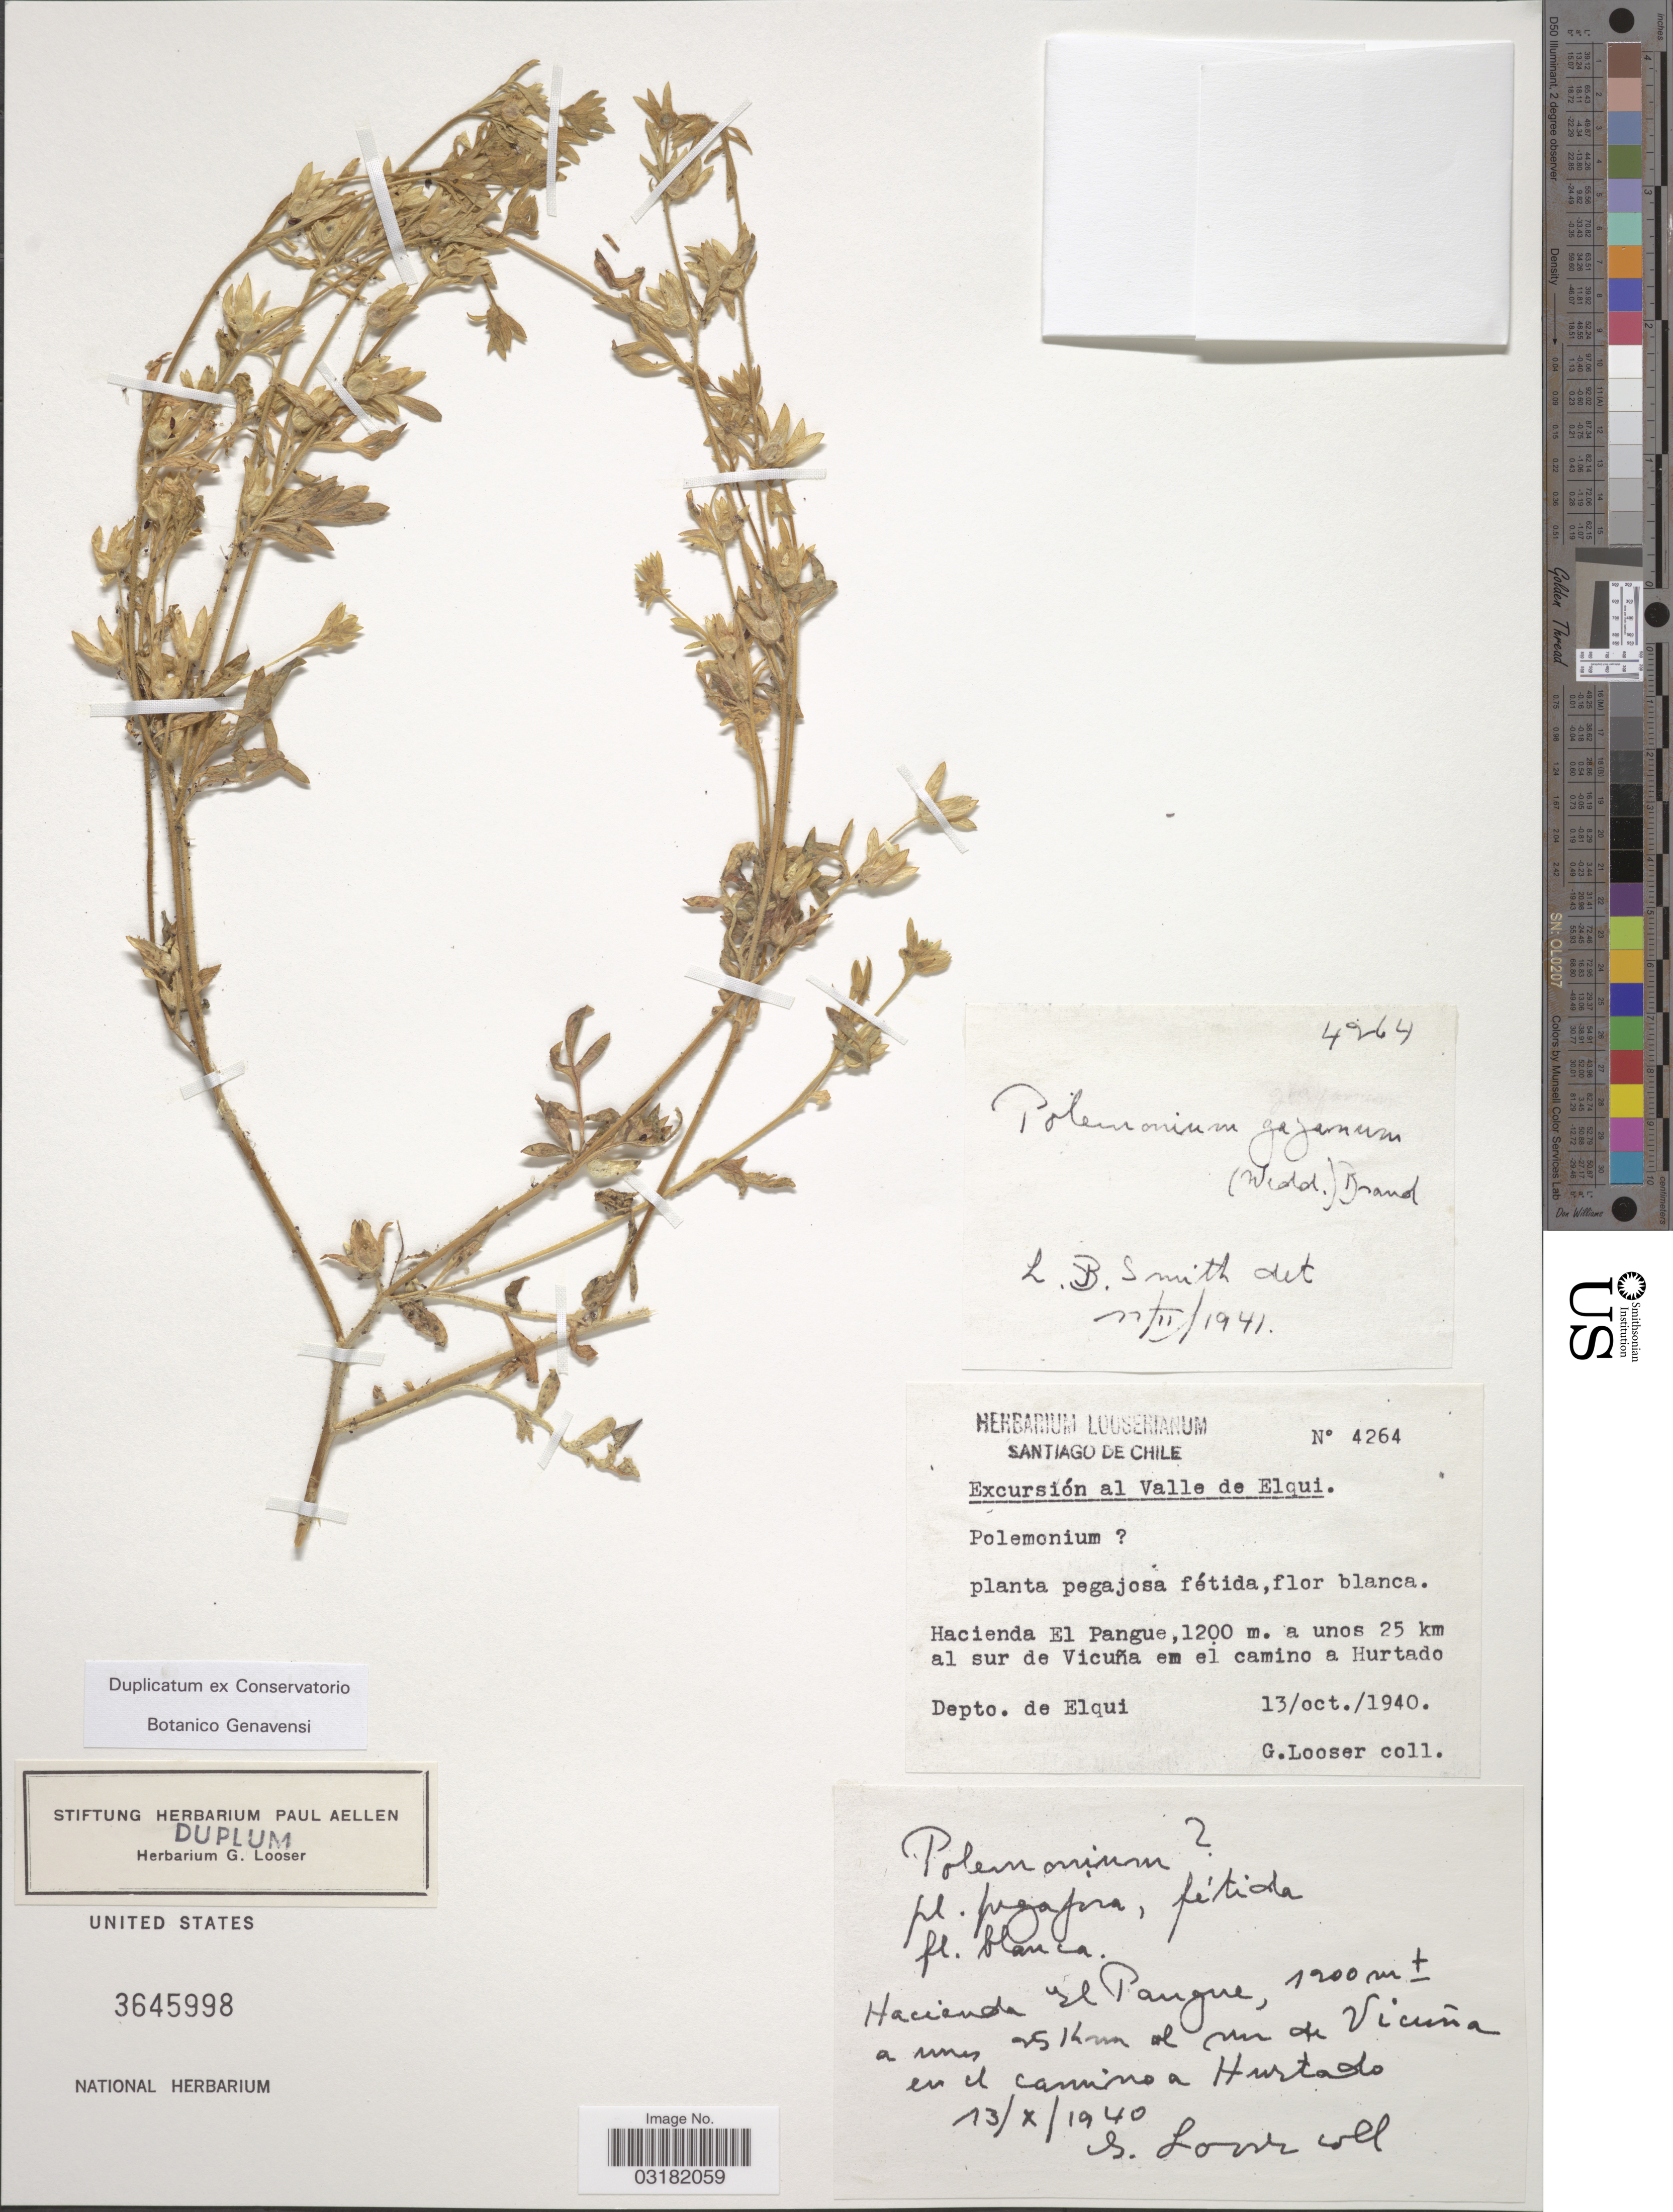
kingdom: Plantae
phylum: Tracheophyta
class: Magnoliopsida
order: Ericales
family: Polemoniaceae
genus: Polemonium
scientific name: Polemonium gayanum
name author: Brand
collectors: G. Looser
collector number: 4264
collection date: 1940-10-13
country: Chile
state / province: Región Metropolitana (RM)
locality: Santiago De Chile, Excursión al Valle de Elqui, Hacienda El Pangue, a unos 25 km al sur de Vicuña em el camino a Hurtado, Depto. de Elqui.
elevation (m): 1200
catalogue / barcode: US 3645998